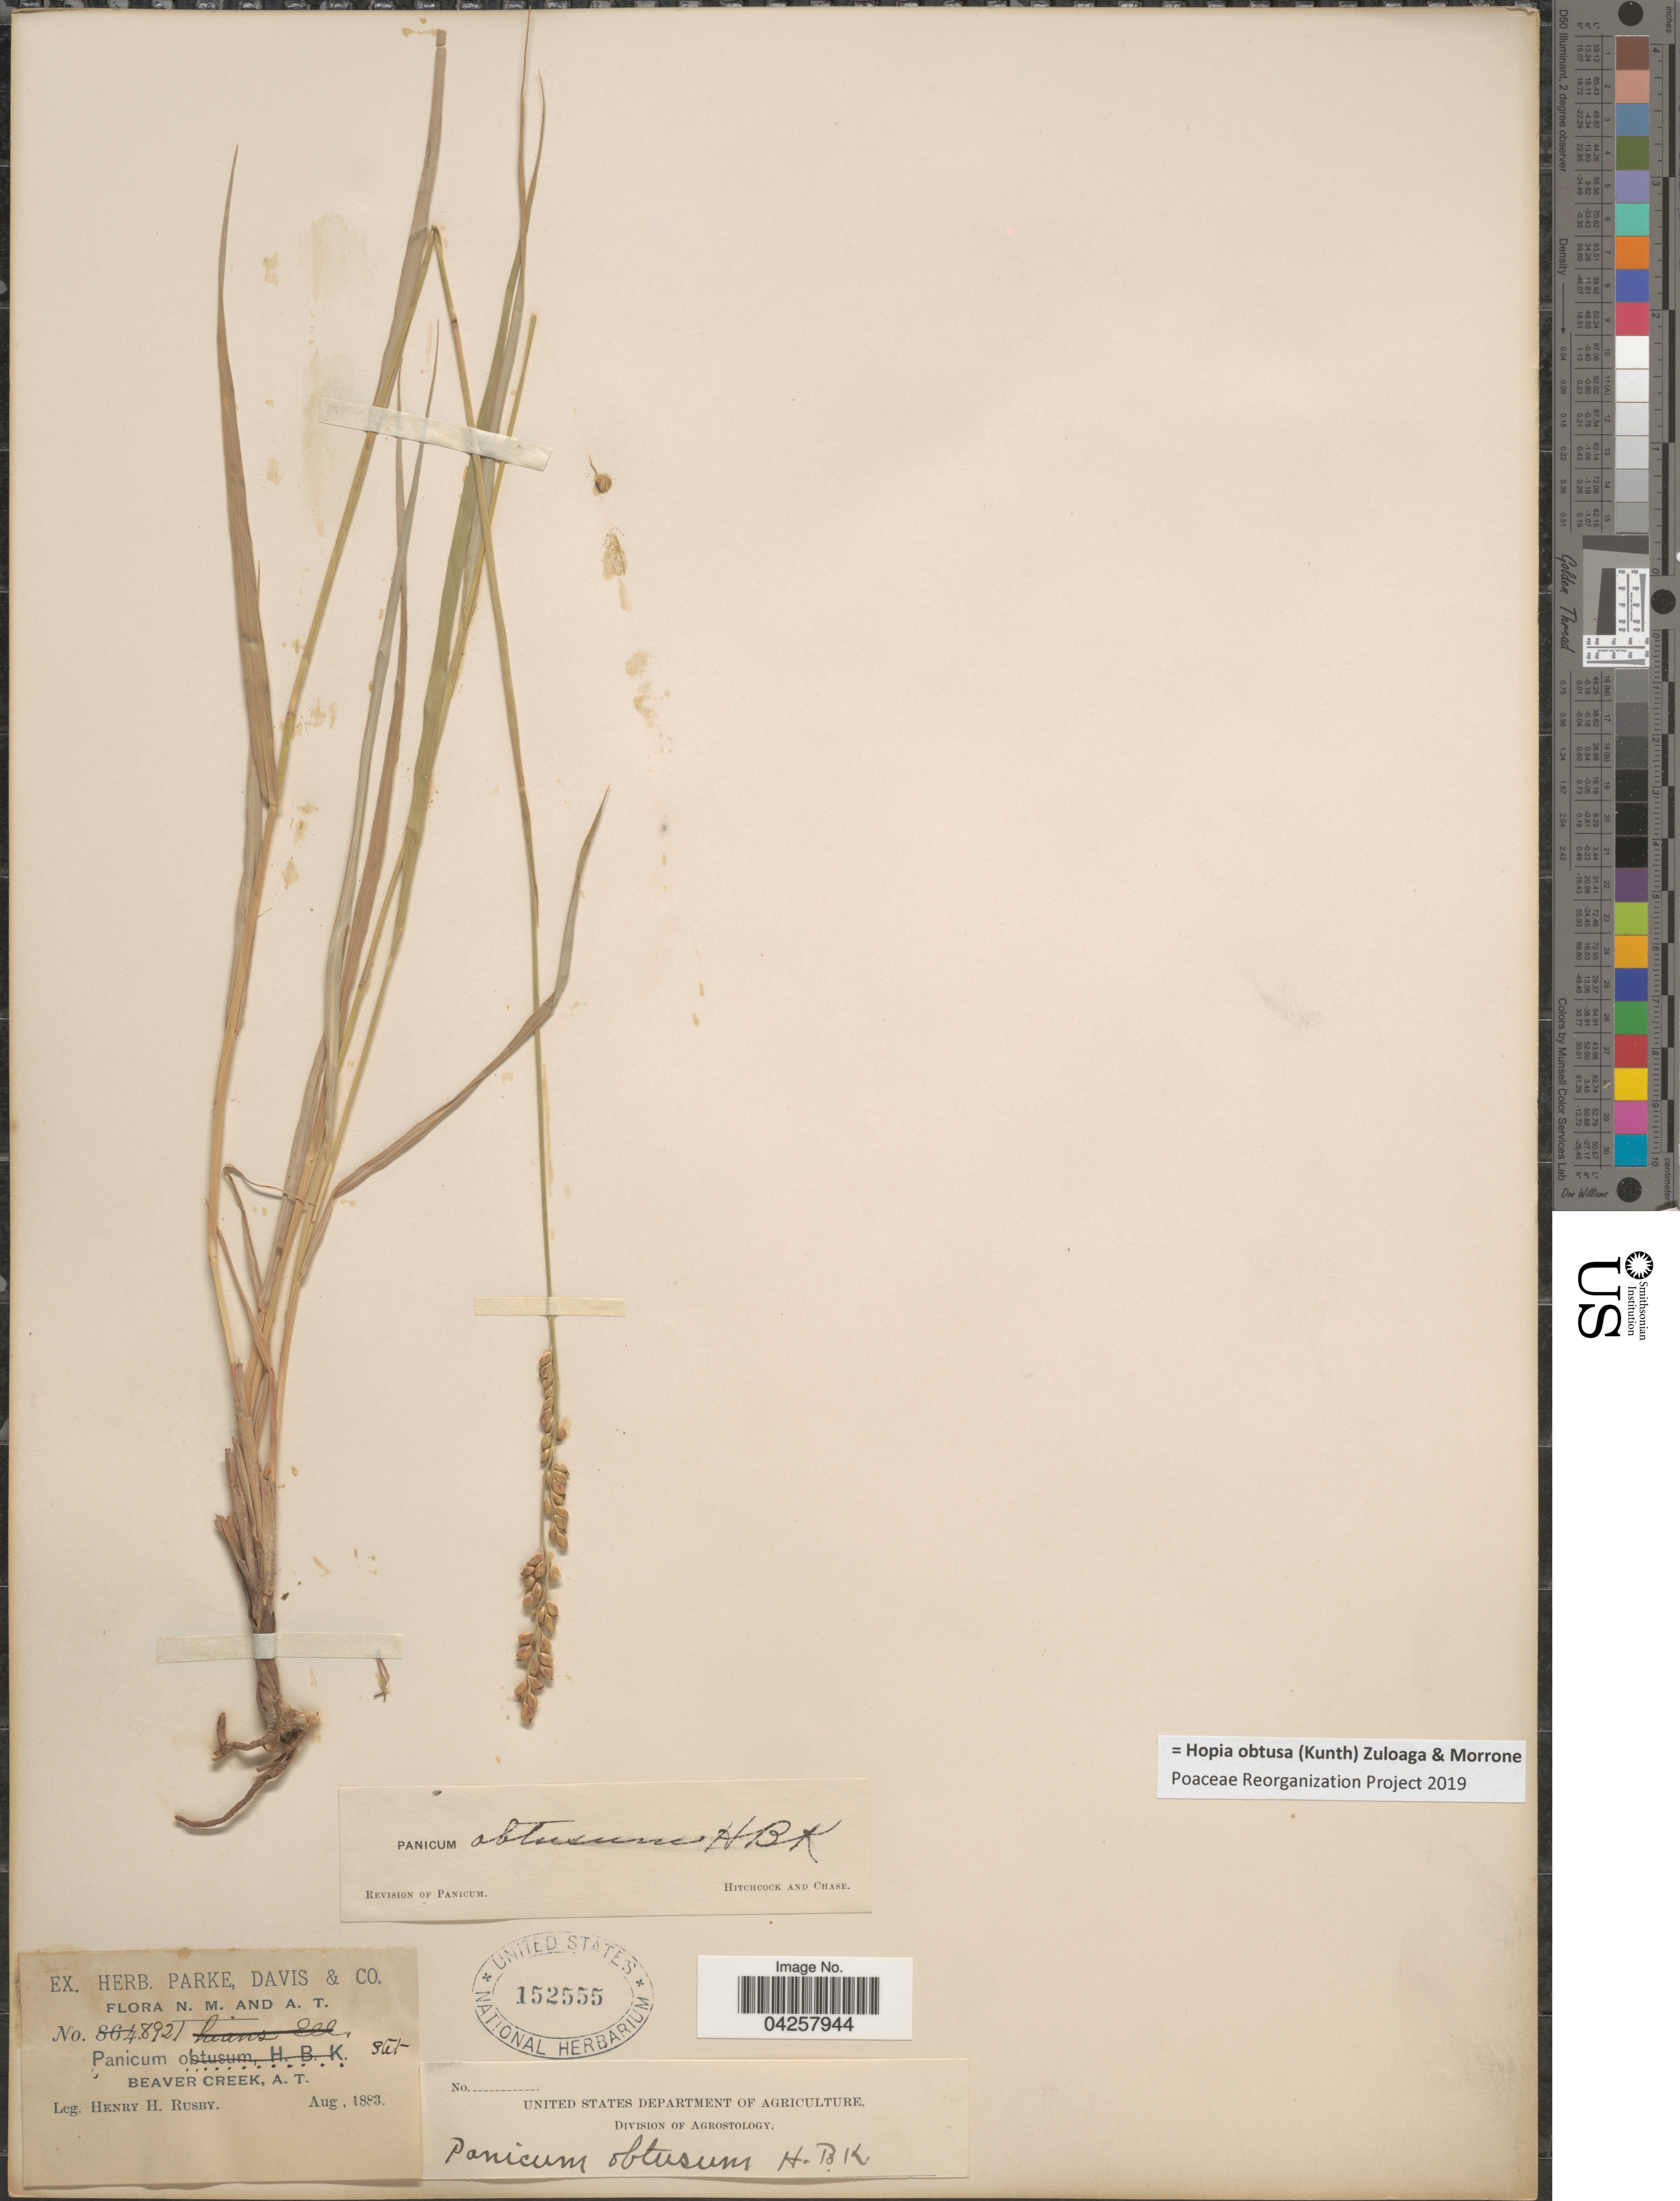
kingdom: Plantae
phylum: Tracheophyta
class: Liliopsida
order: Poales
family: Poaceae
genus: Hopia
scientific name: Hopia obtusa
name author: (Kunth) Zuloaga & Morrone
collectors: H. H. Rusby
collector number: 8921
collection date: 1883-08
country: United States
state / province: Arizona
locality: Beaver Creek.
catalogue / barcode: US 152555